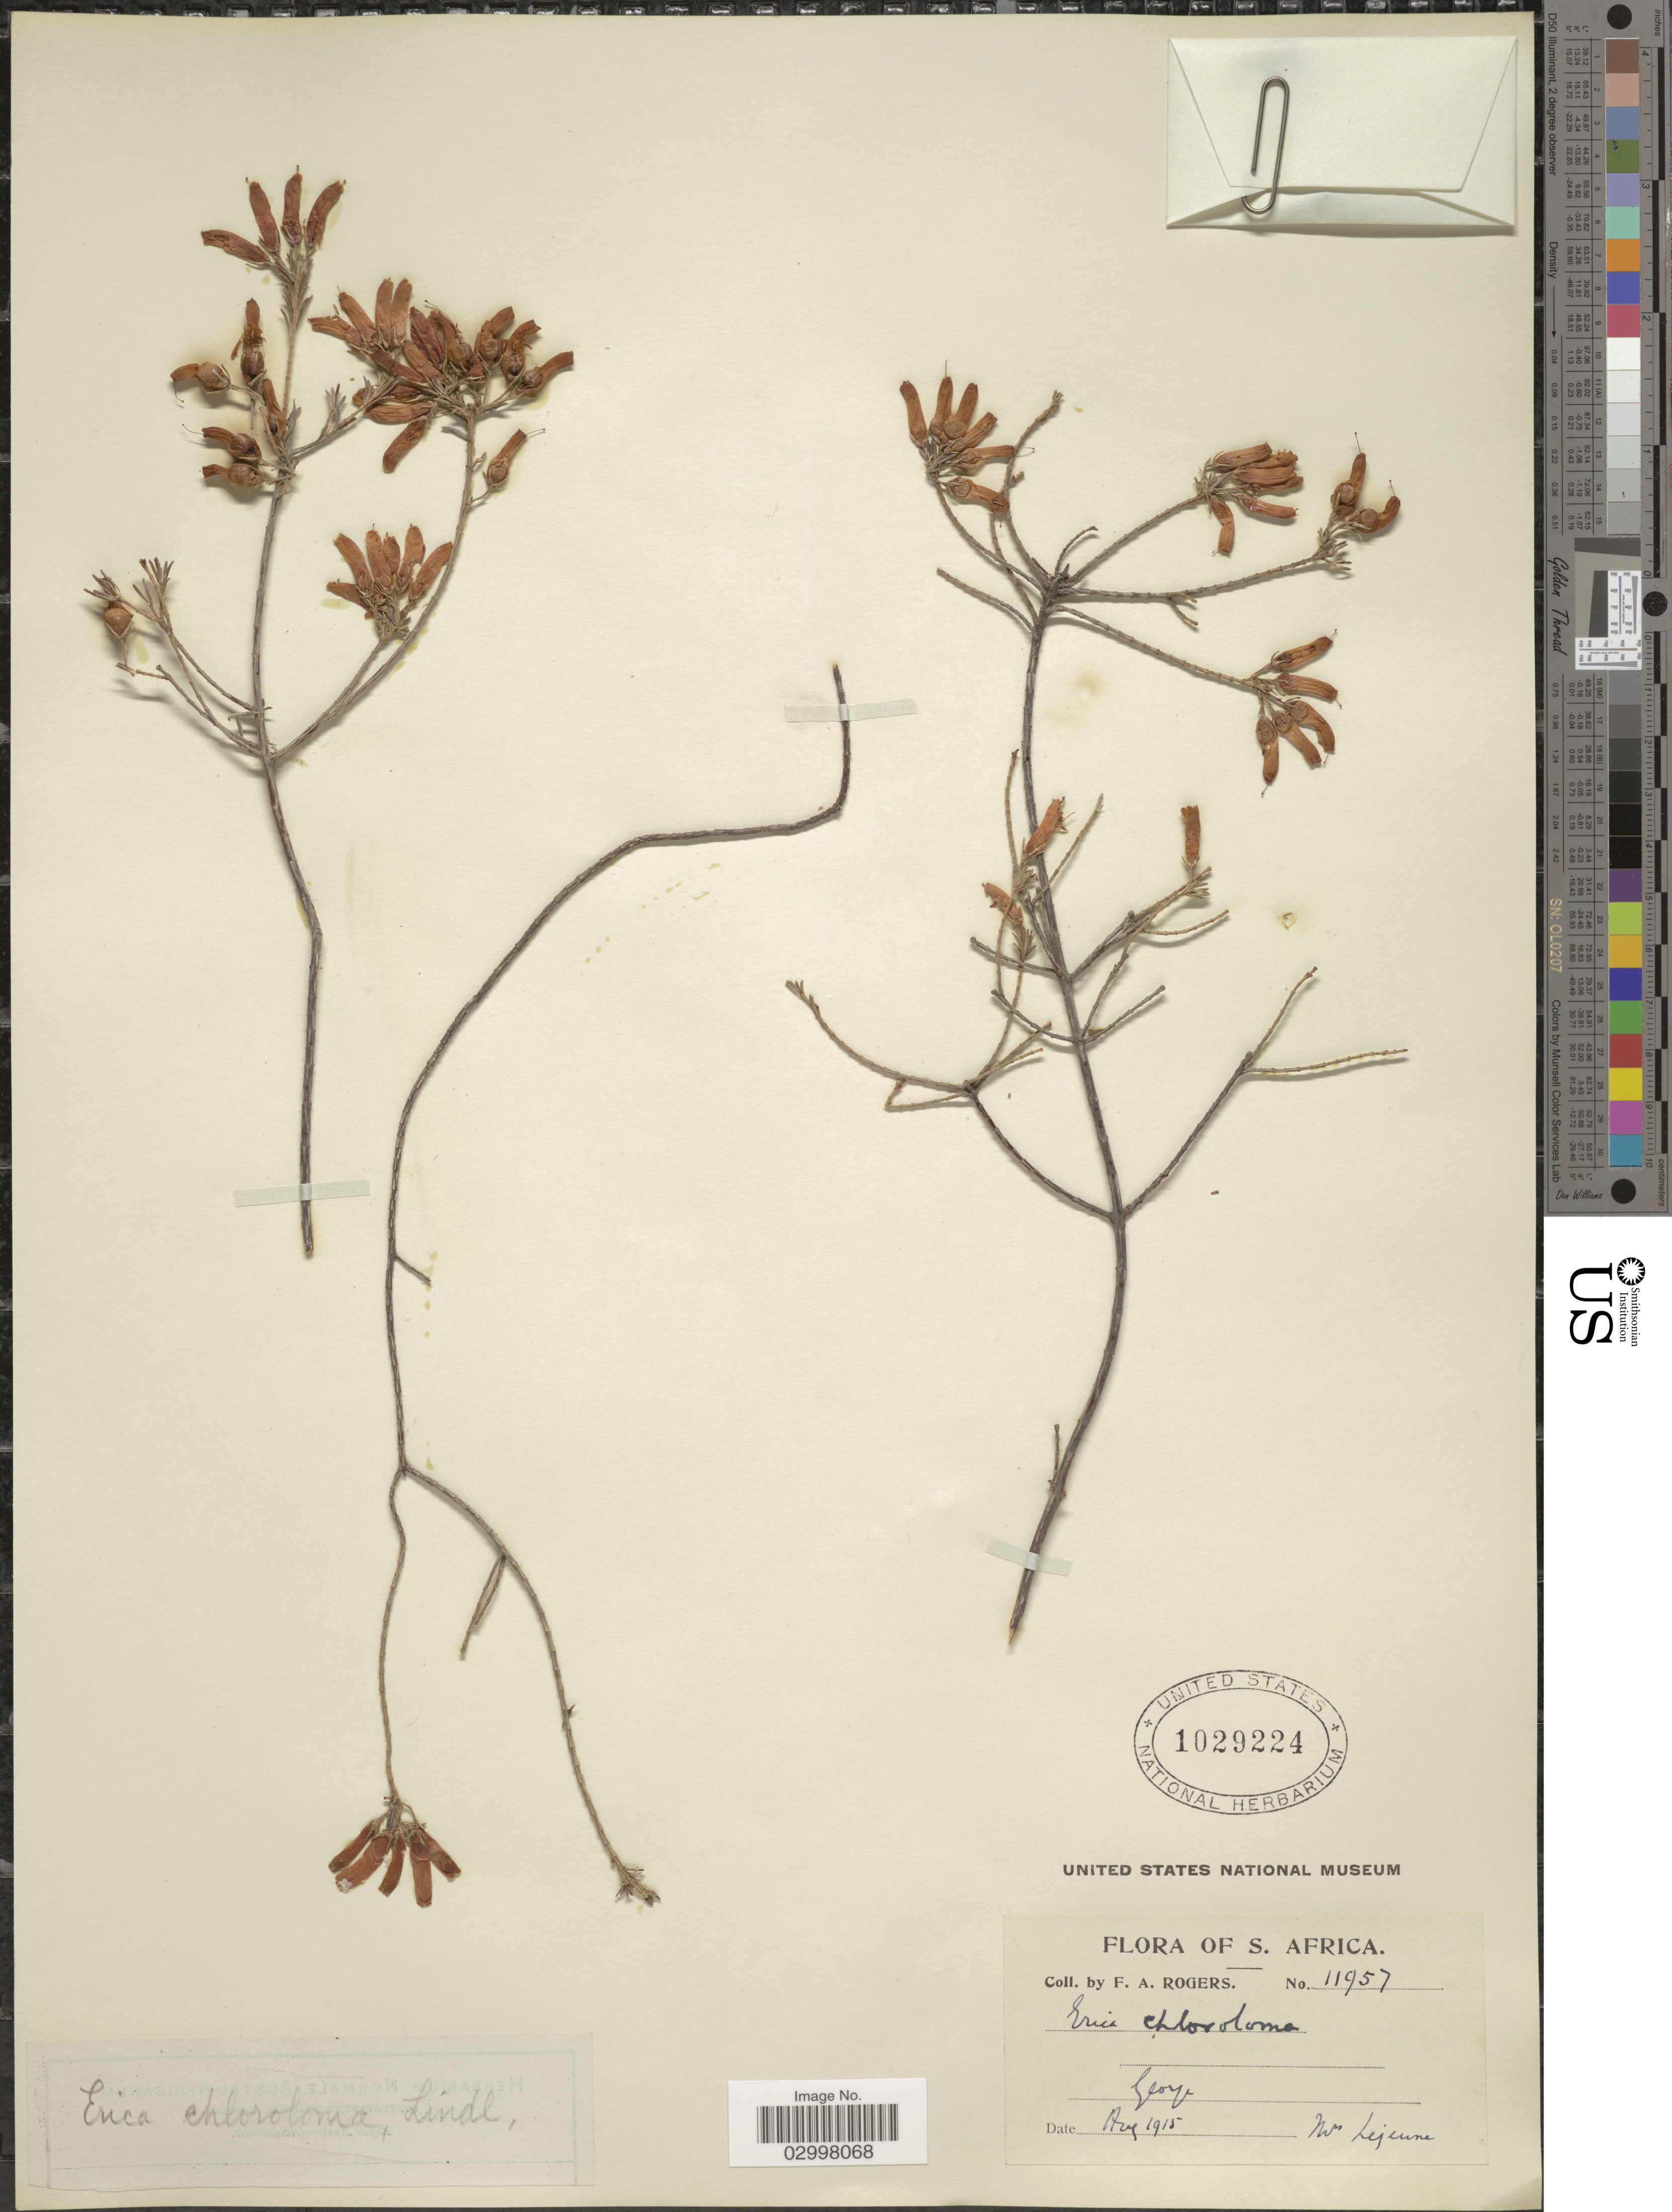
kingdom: Plantae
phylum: Tracheophyta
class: Magnoliopsida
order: Ericales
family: Ericaceae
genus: Erica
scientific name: Erica chloroloma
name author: Lindl.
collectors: F. A. Rogers & -. Lejeune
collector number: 11957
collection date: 1915-08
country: South Africa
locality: S. Africa. George.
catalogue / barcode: US 1029224